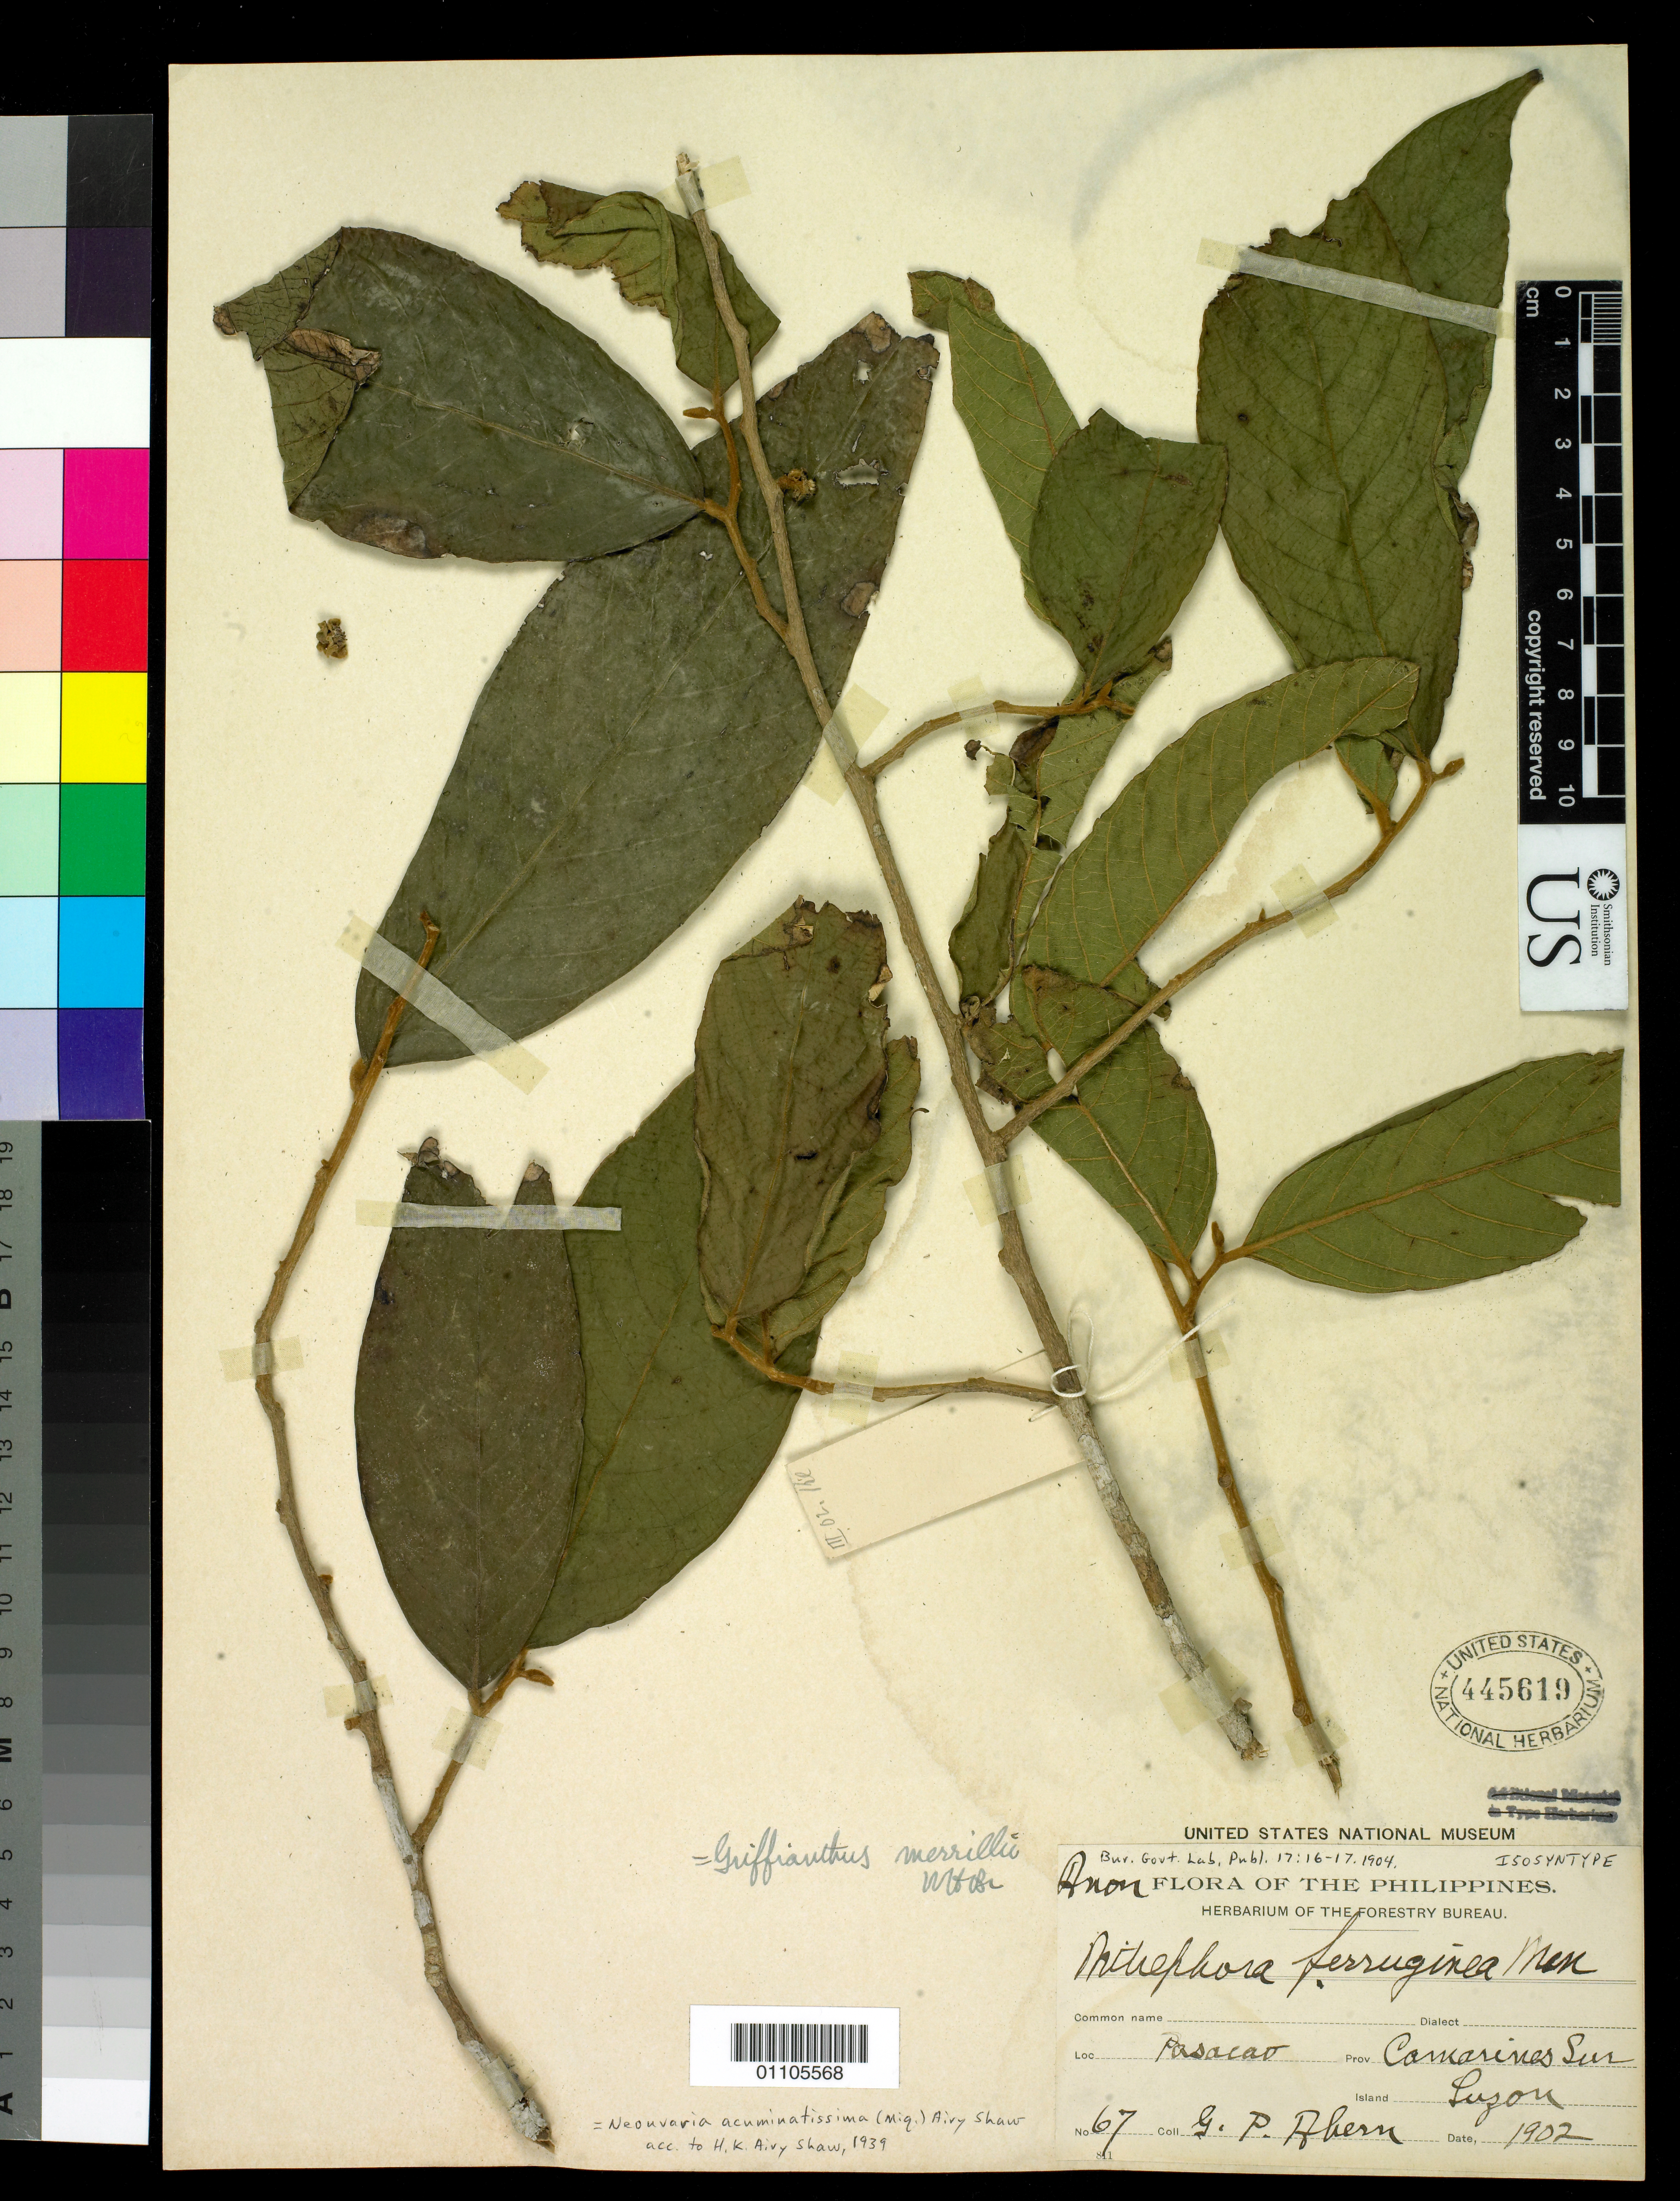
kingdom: Plantae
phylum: Tracheophyta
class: Magnoliopsida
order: Magnoliales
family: Annonaceae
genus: Mitrephora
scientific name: Mitrephora ferruginea Merr., nom. illeg.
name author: Merr.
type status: Isosyntype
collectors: G. Ahern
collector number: For. Bur. 67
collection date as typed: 1902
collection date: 1902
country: Philippines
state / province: Bicol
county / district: Camarines Sur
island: Luzon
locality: Pasacao, Prov. Camarines Sur, Luzon.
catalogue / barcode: US 445619